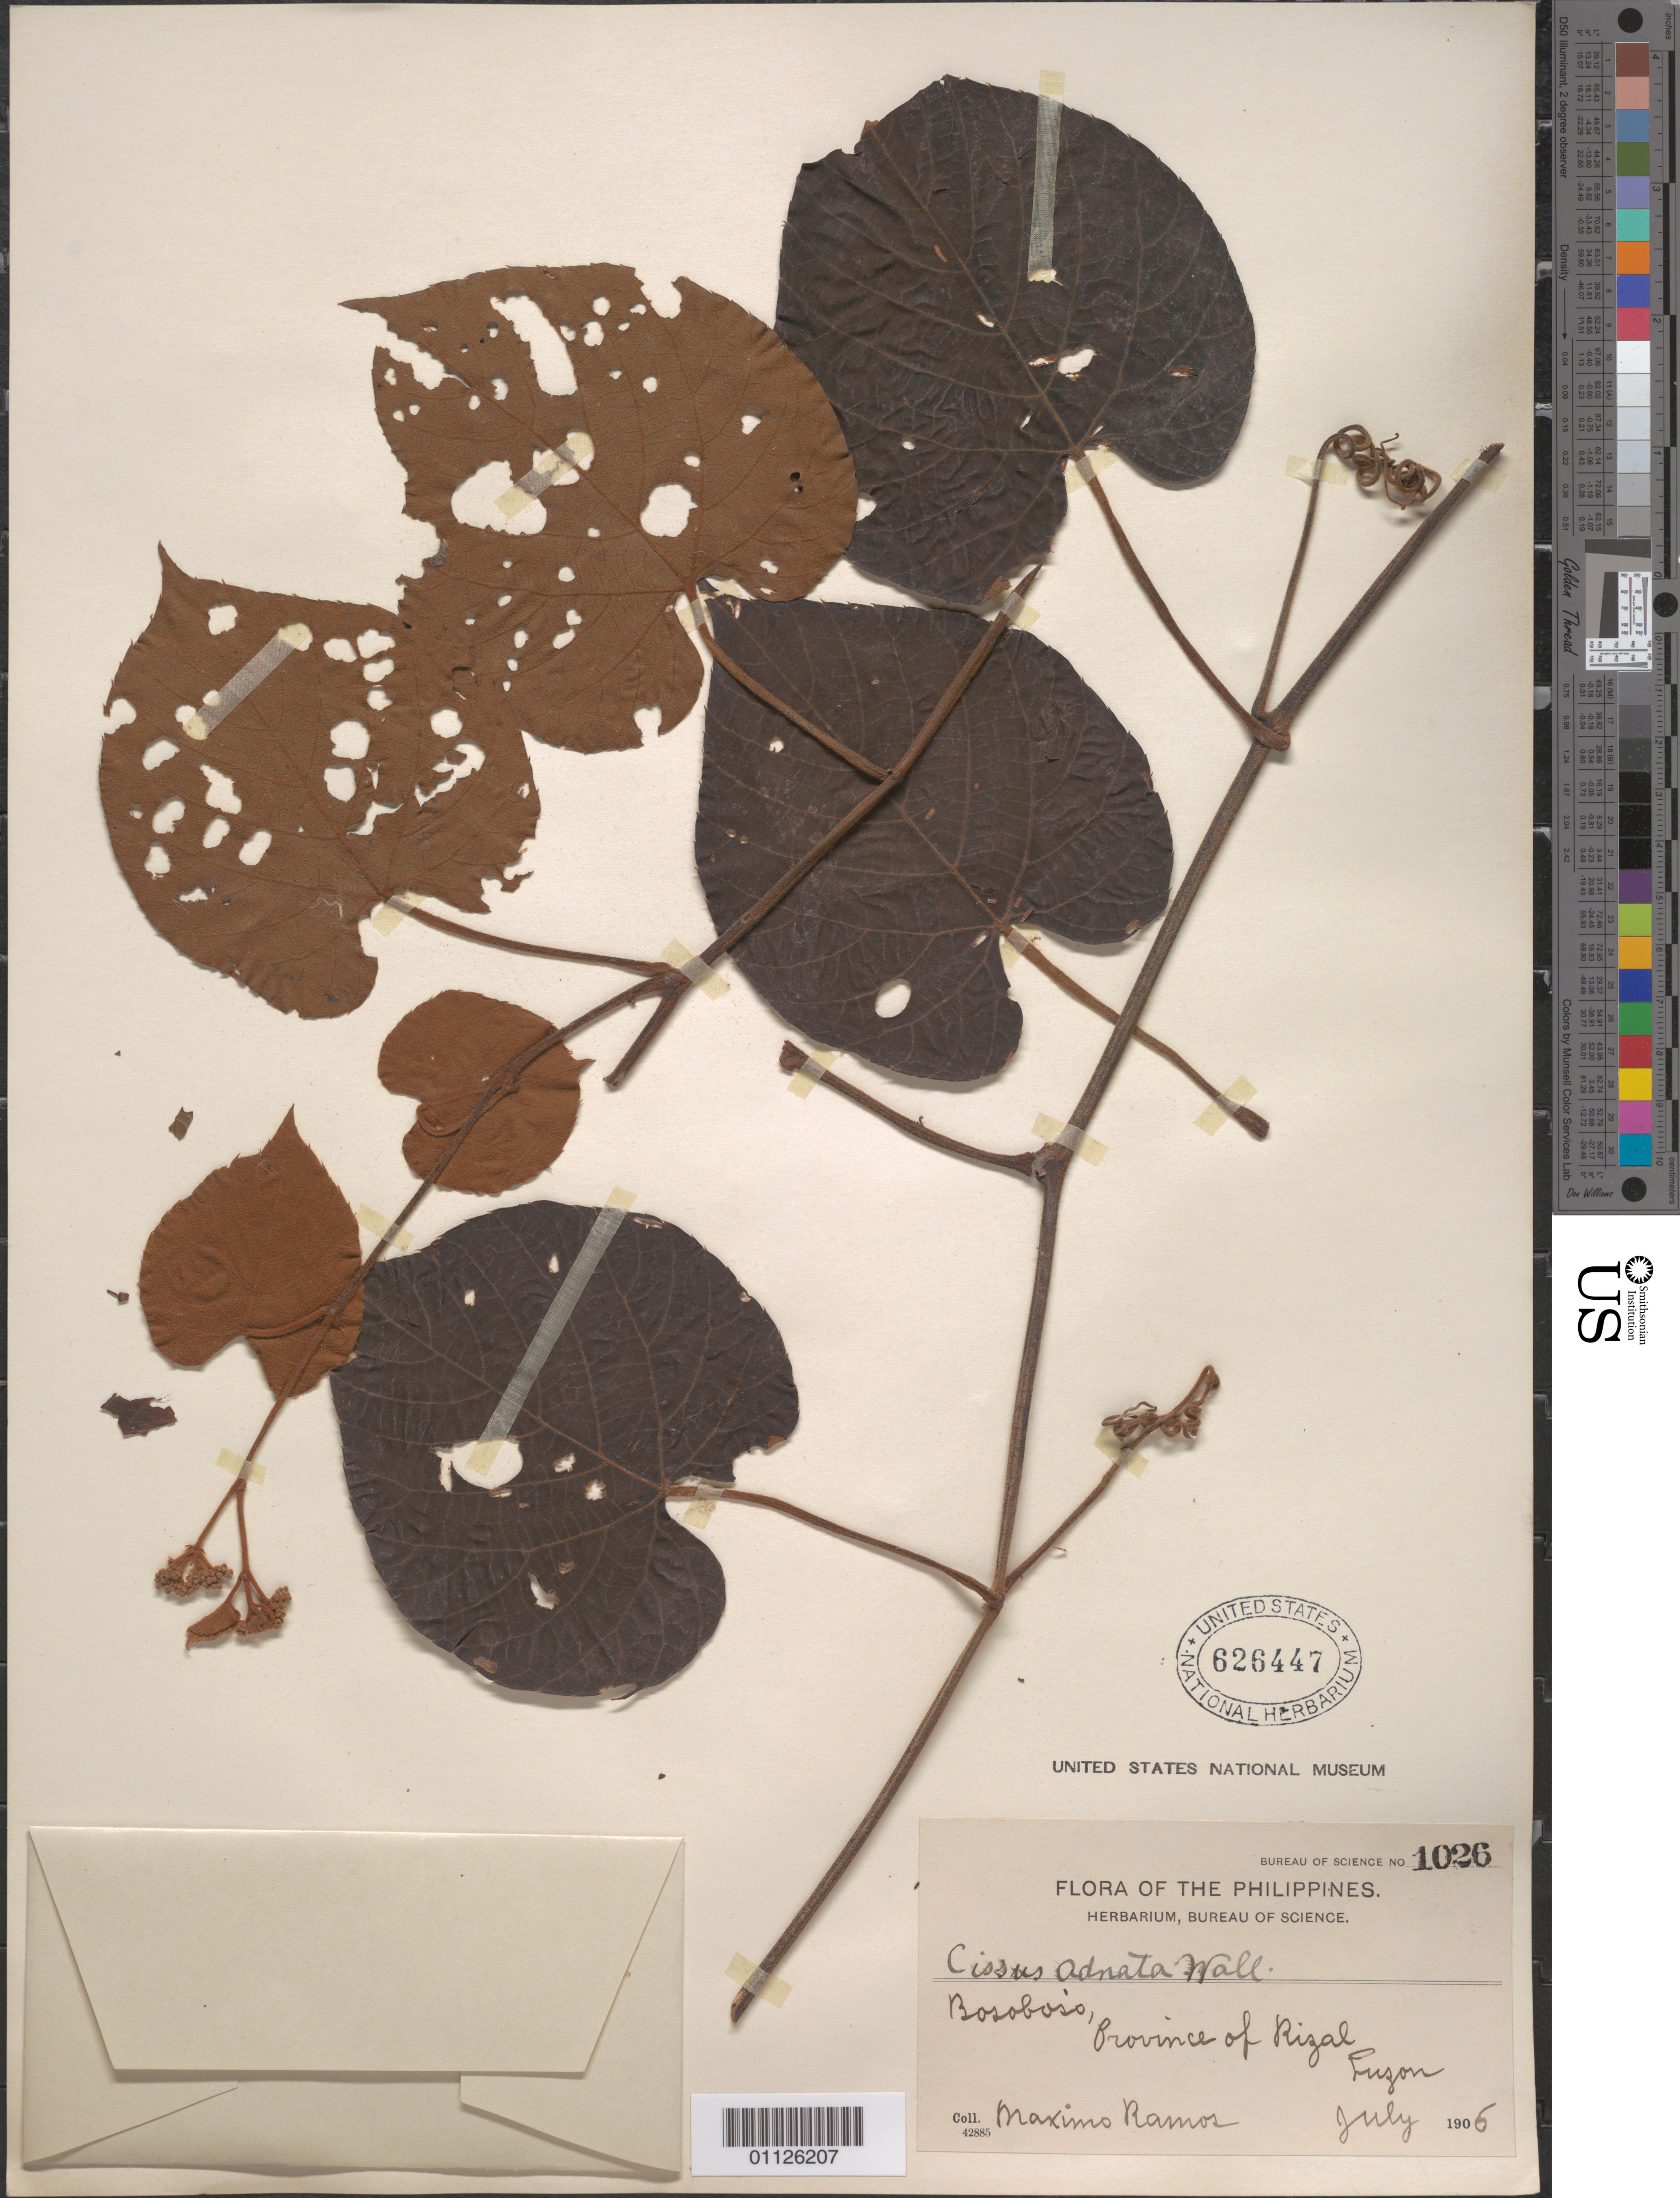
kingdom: Plantae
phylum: Tracheophyta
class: Magnoliopsida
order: Vitales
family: Vitaceae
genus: Cissus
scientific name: Cissus adnata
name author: Roxb.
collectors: M. Ramos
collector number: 1026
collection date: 1905-07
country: Philippines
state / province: Calabarzon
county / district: Rizal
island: Luzon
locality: Bosoboso, Luzon.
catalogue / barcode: US 626447